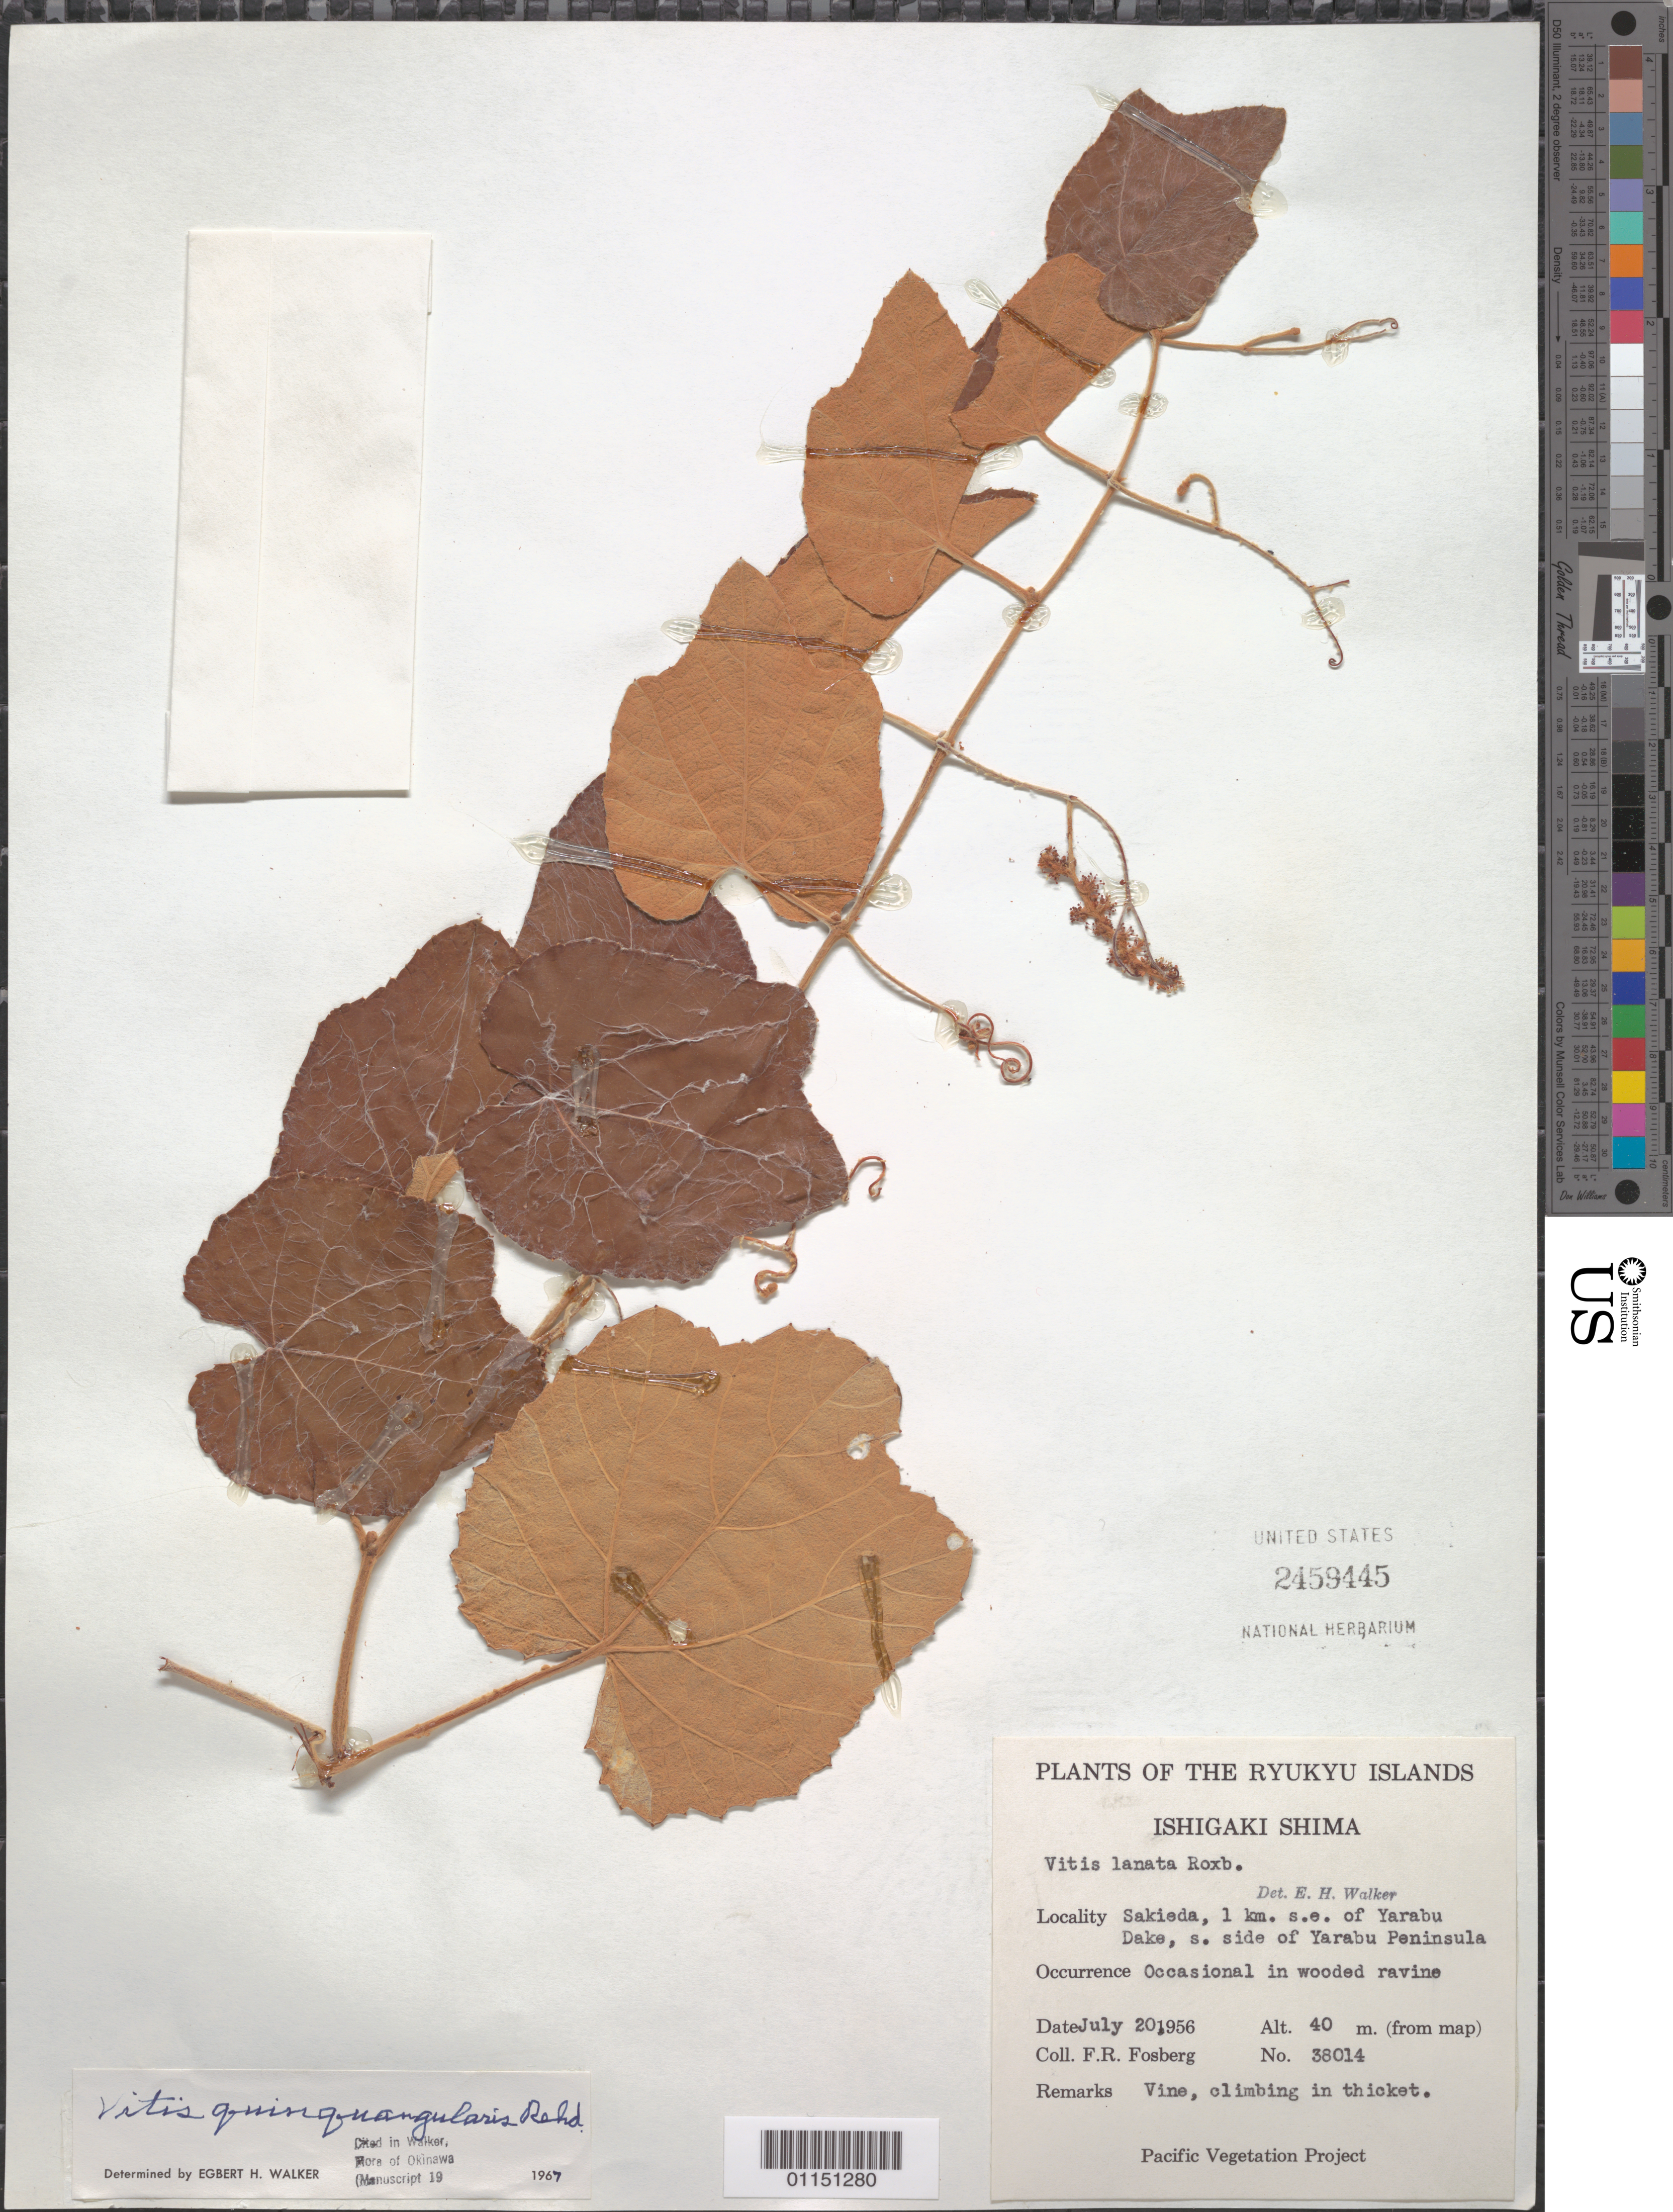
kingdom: Plantae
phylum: Tracheophyta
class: Magnoliopsida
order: Vitales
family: Vitaceae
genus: Vitis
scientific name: Vitis quinquangularis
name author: Rehder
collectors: F. R. Fosberg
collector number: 38014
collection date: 1956-07-20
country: Japan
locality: Ishigaki Shima. Sakieda, 1 km SE of Yarabu Dake, S side of Yarabu Peninsula.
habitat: Occasional in wooded ravine. Vine, climbing in thicket.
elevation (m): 40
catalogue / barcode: US 2459445